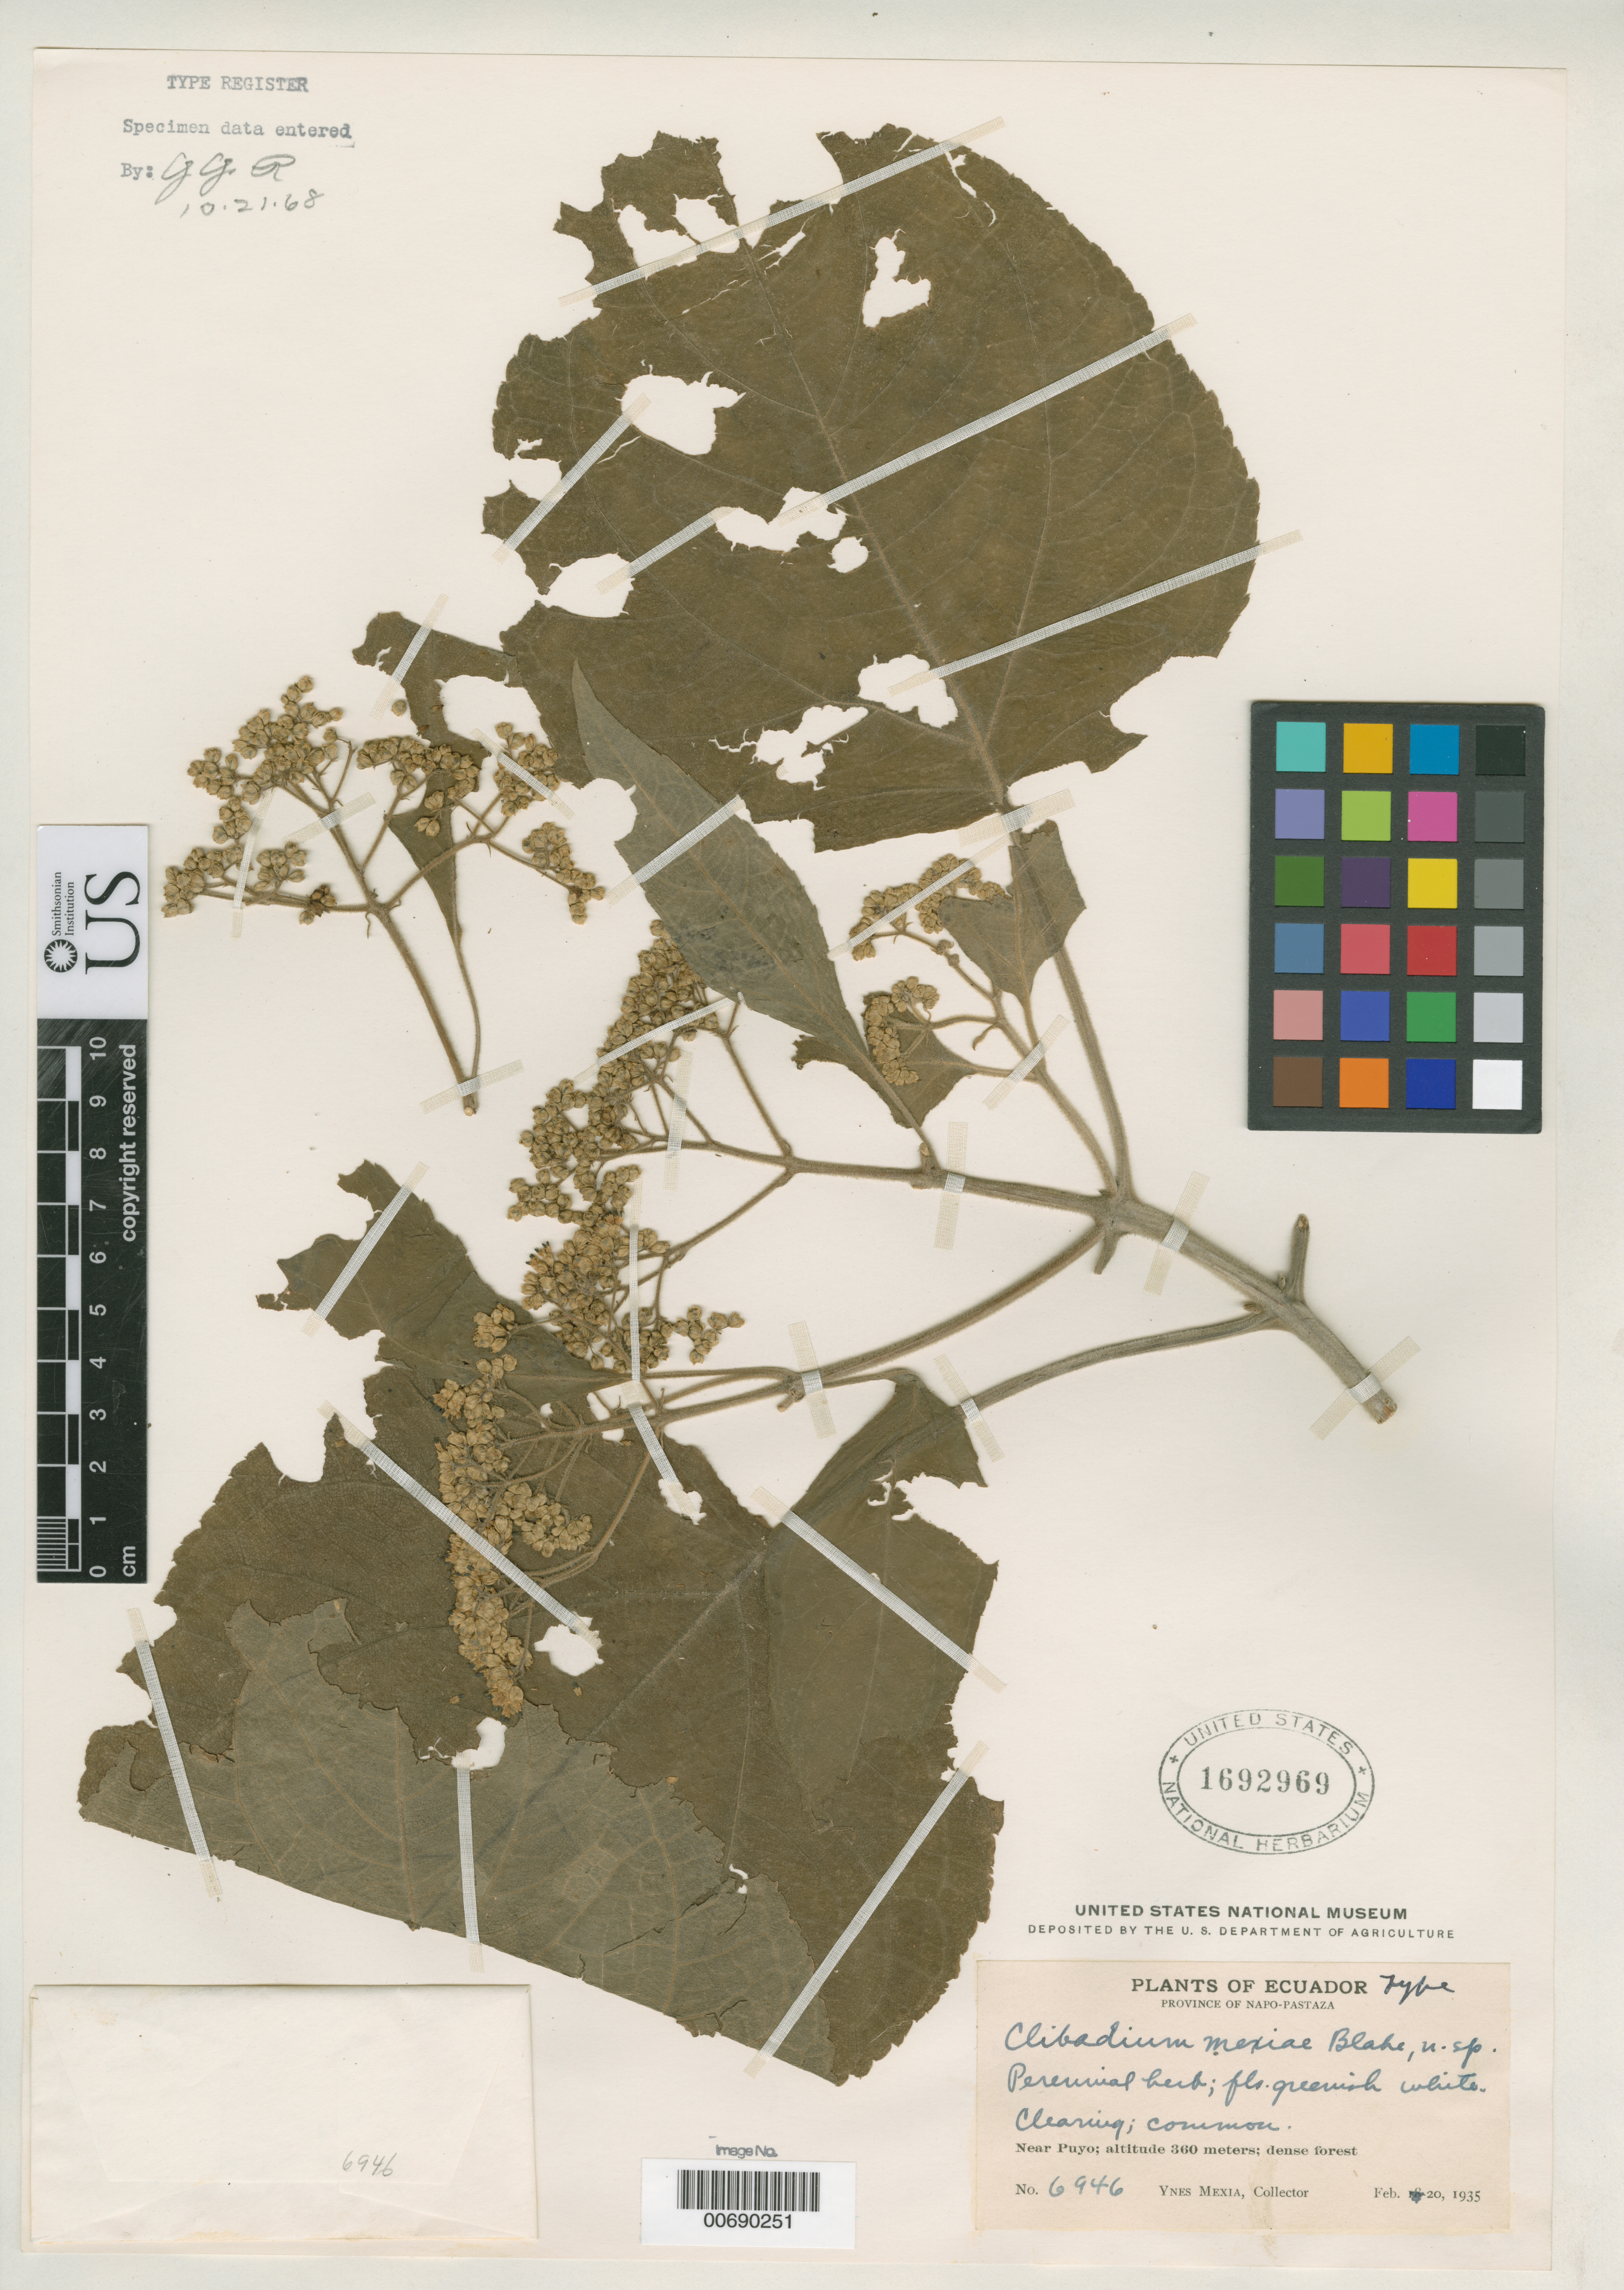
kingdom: Plantae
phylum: Tracheophyta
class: Magnoliopsida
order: Asterales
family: Asteraceae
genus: Clibadium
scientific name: Clibadium mexiae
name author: S.F. Blake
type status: Holotype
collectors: Y. Mexia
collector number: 6946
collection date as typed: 20 Feb 1935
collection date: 1935-02-20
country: Ecuador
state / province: Pastaza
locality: Near Puyo.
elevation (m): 400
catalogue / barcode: US 1692969